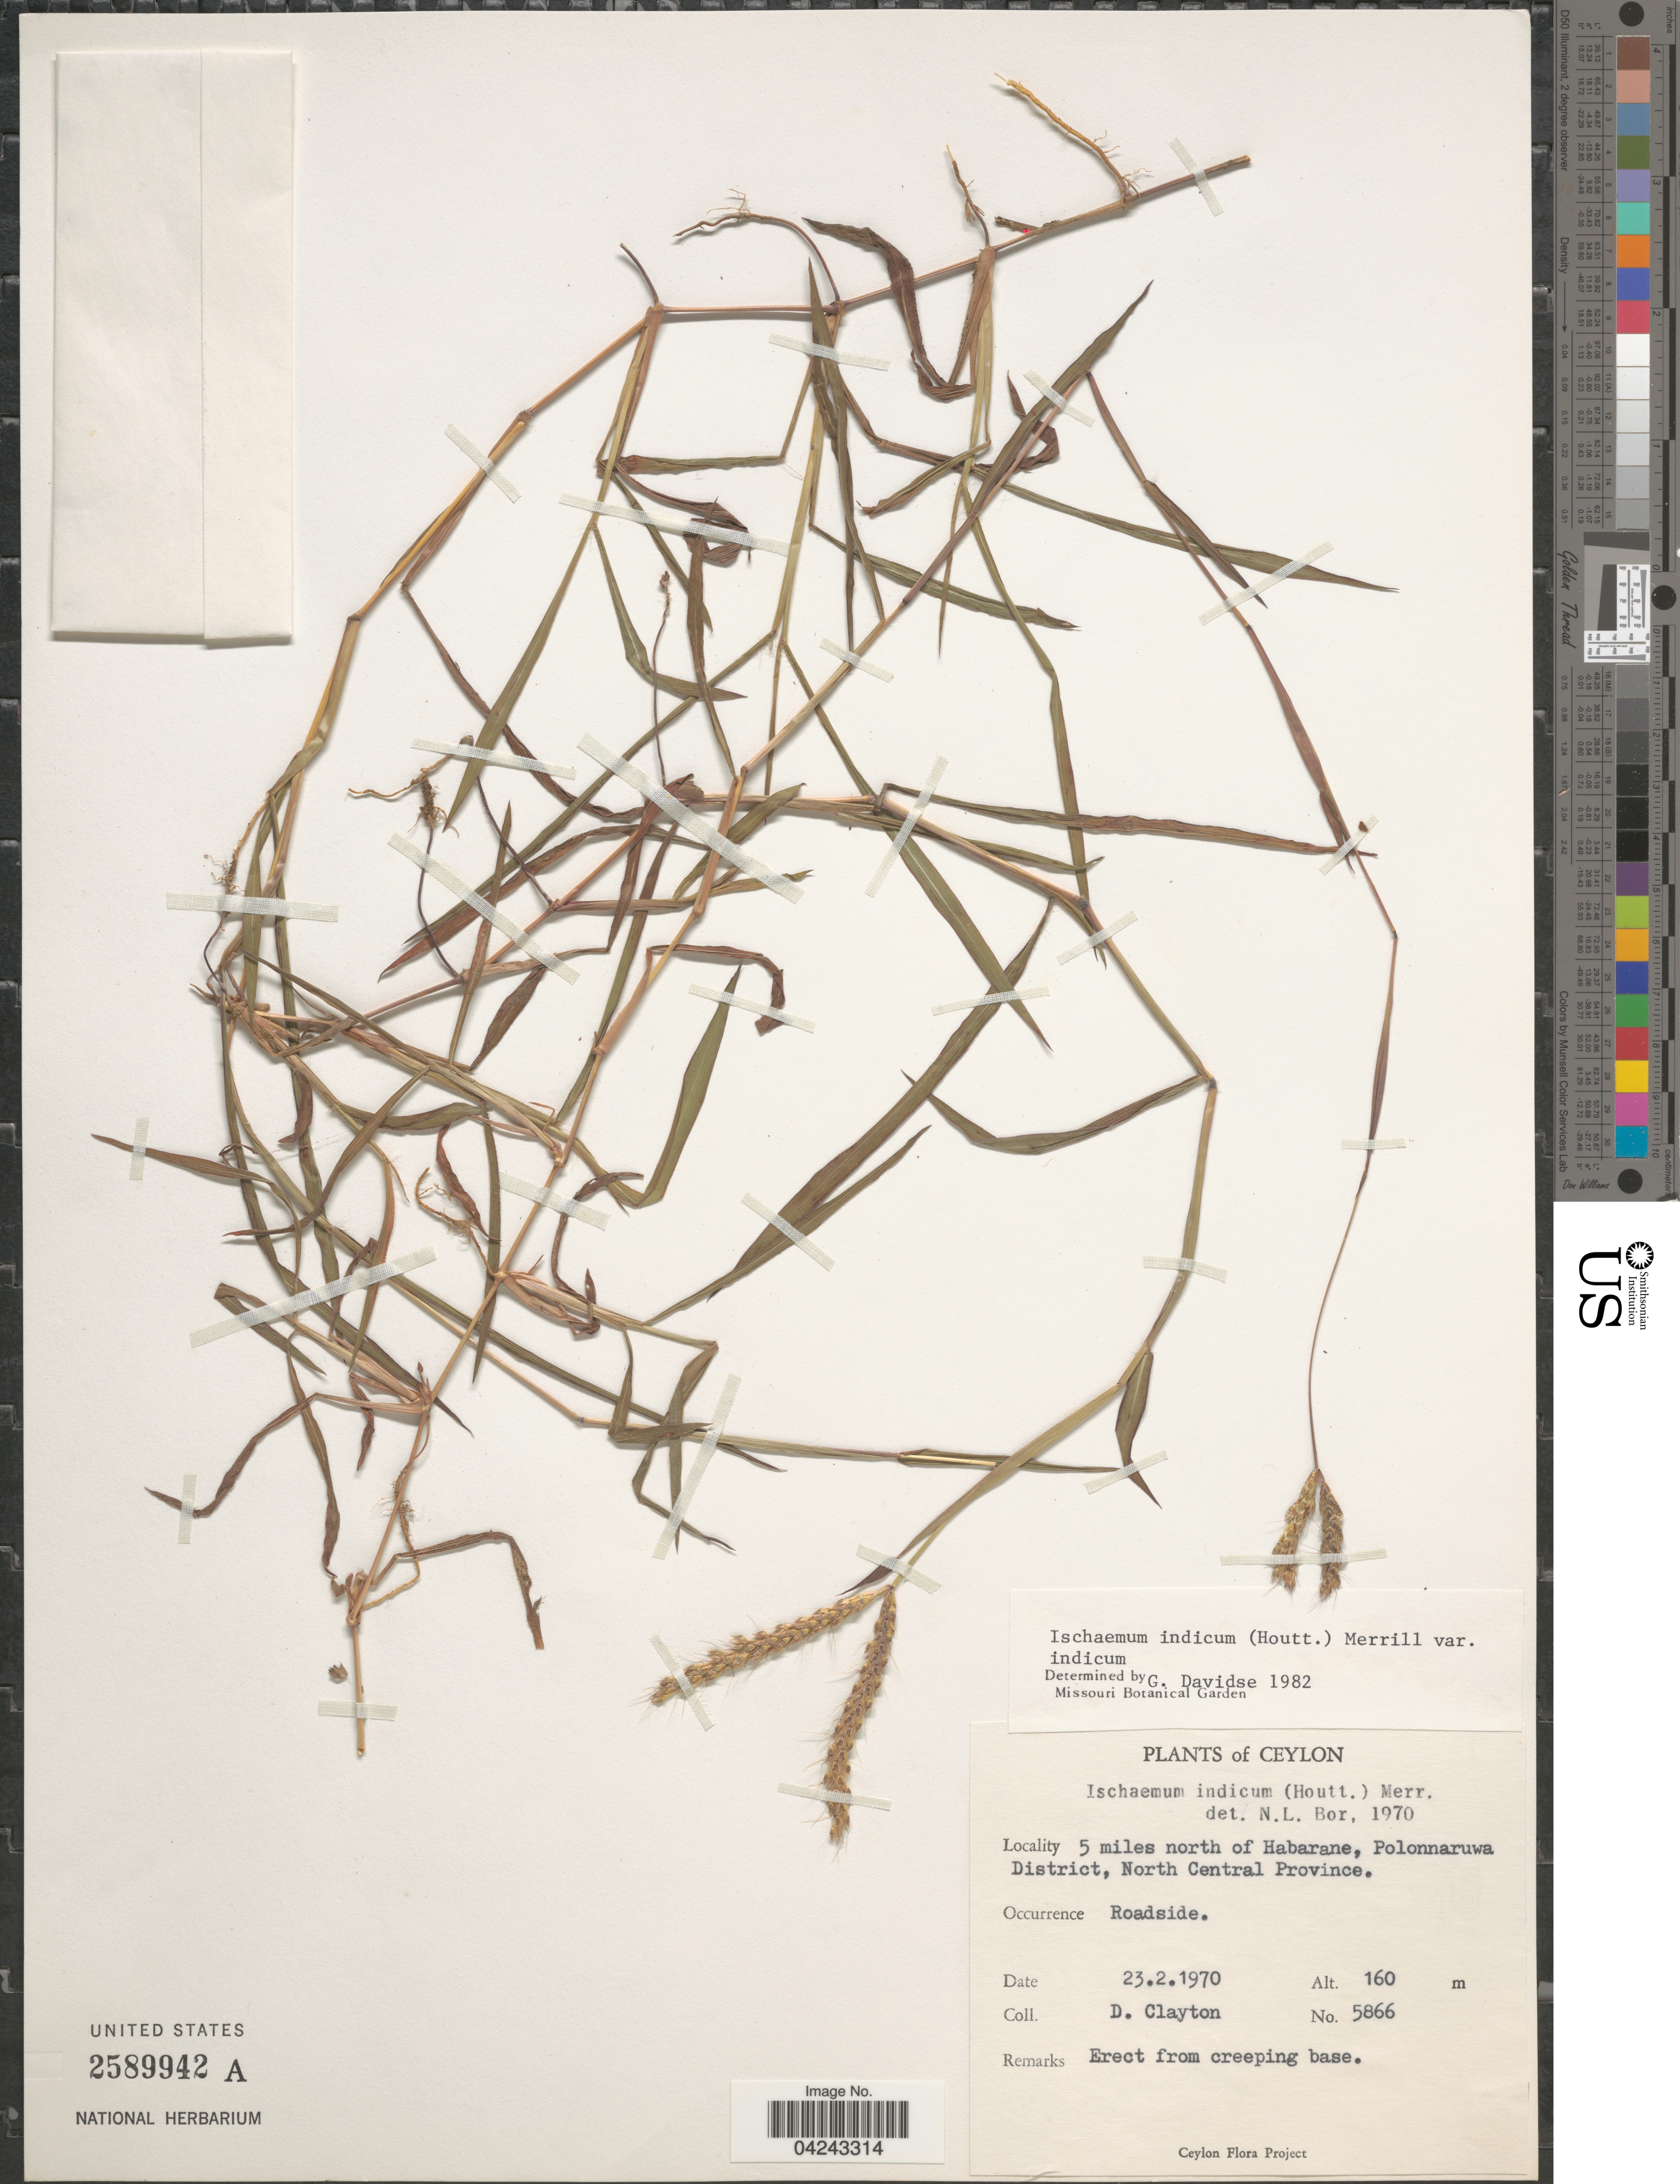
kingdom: Plantae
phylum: Tracheophyta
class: Liliopsida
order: Poales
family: Poaceae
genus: Ischaemum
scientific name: Ischaemum ciliare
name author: Retz.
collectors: D. Clayton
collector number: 5866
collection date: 1970-02-23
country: Sri Lanka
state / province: North Central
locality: Ceylon. 5 miles north of Habarane, Polonnaruwa District.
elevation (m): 160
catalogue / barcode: US 2589942A